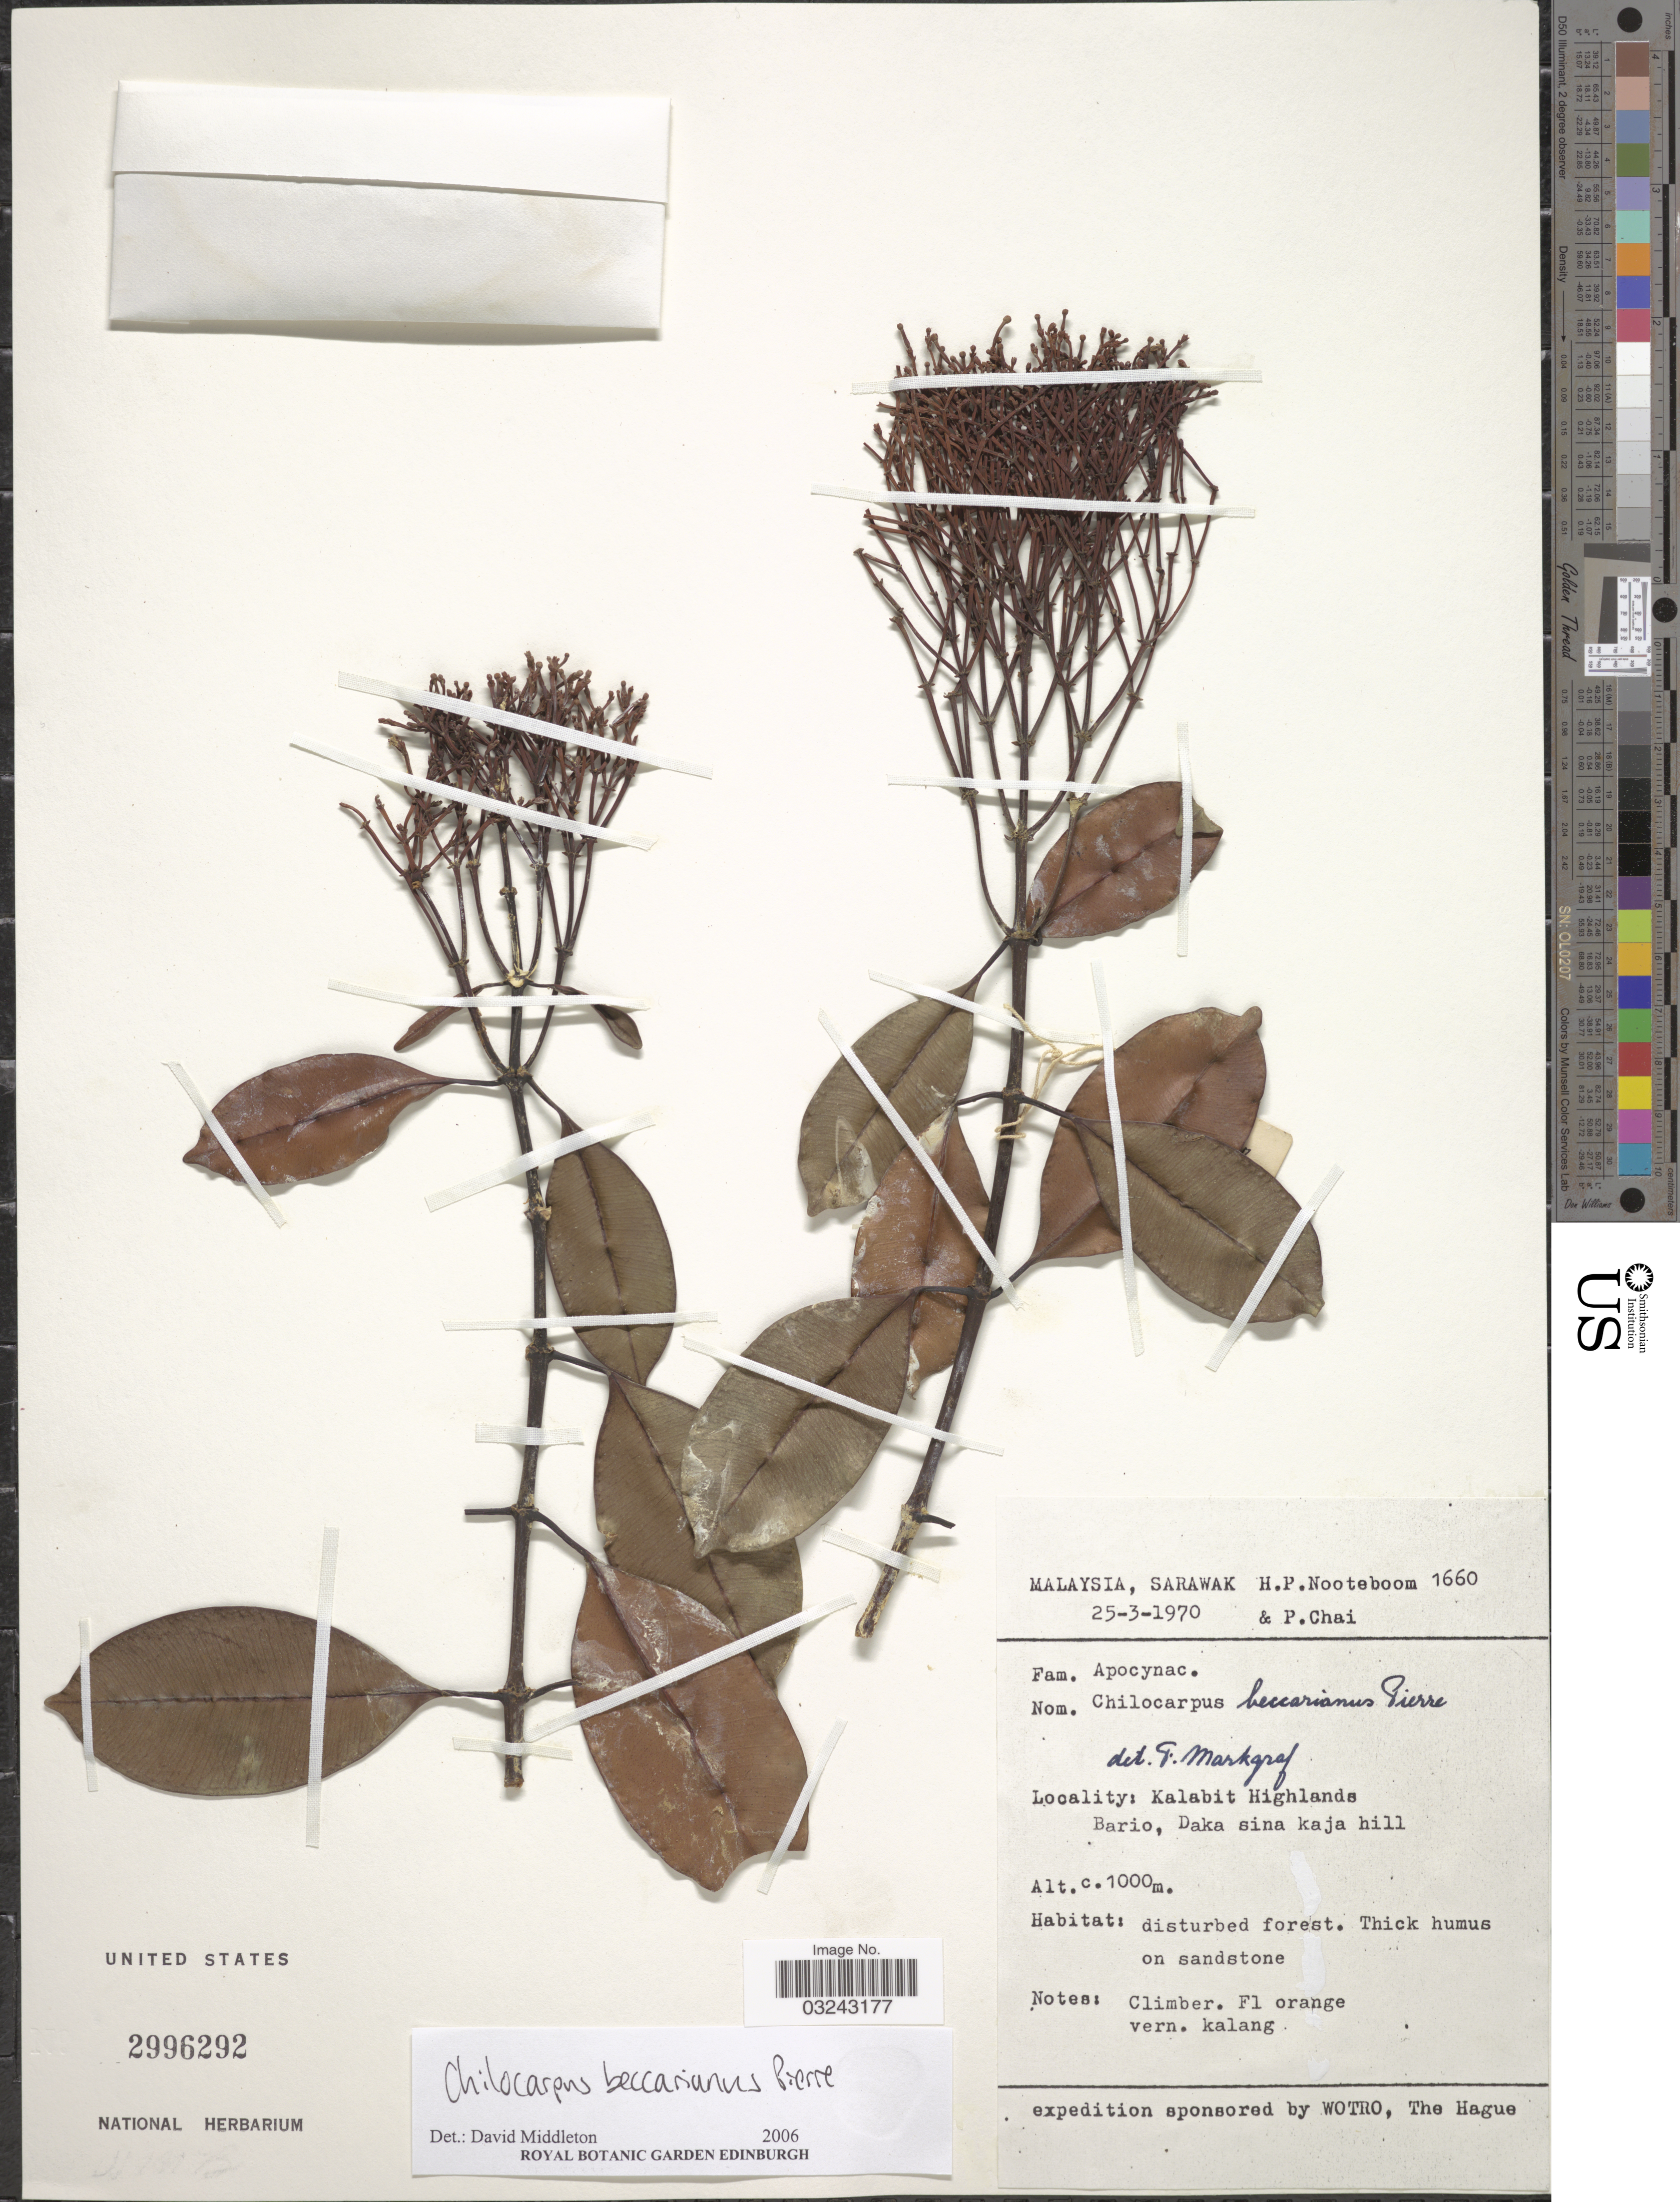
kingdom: Plantae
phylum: Tracheophyta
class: Magnoliopsida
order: Gentianales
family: Apocynaceae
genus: Chilocarpus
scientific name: Chilocarpus beccarianus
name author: Pierre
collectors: H. P. Nooteboom & P. Chai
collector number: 1660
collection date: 1970-03-25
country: Malaysia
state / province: Sarawak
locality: Kalabit Highlands, Bario, Daka sina kaja hill.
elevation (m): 1000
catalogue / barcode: US 2996292